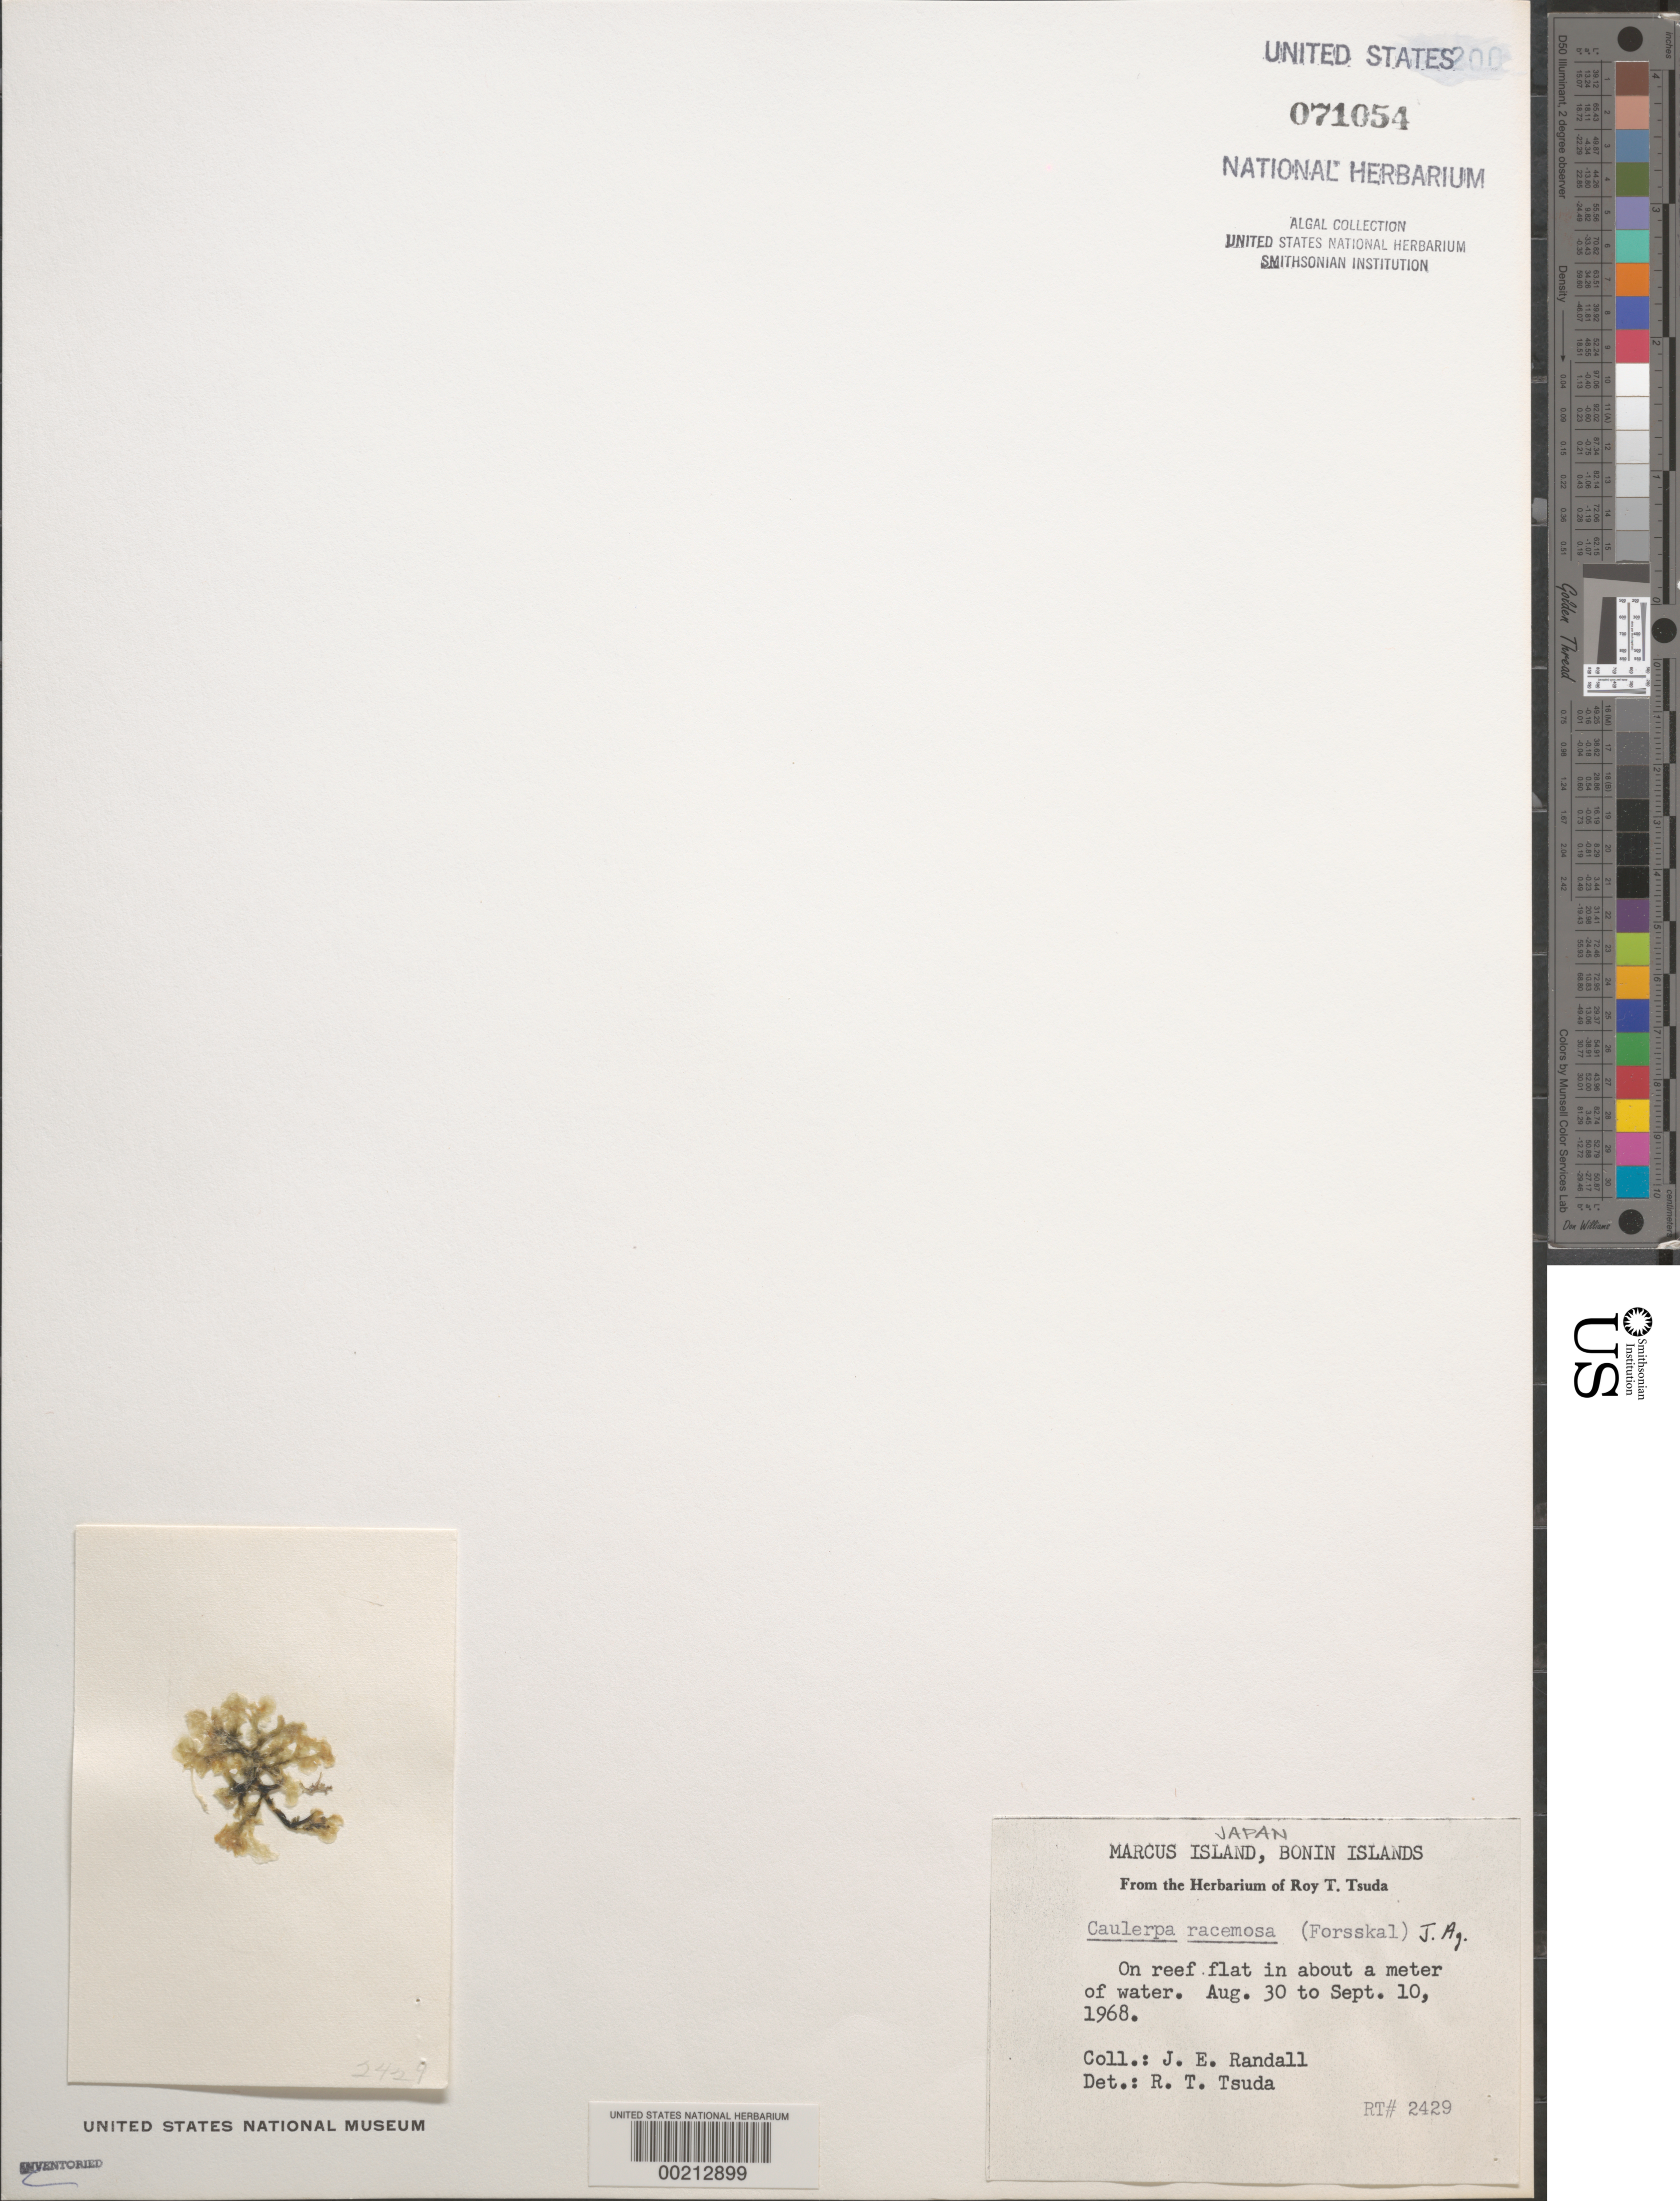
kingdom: Plantae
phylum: Chlorophyta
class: Ulvophyceae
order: Bryopsidales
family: Caulerpaceae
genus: Caulerpa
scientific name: Caulerpa racemosa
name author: (Forssk.) J. Agardh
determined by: Tsuda, R. T.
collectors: J. Randall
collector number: Rt 2429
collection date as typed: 30 Aug 1968 TO 10 Sep 1968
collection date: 1968-08-30/1968-09-10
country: Japan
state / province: Tokyo, Federal City of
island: Marcus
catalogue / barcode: US 71054